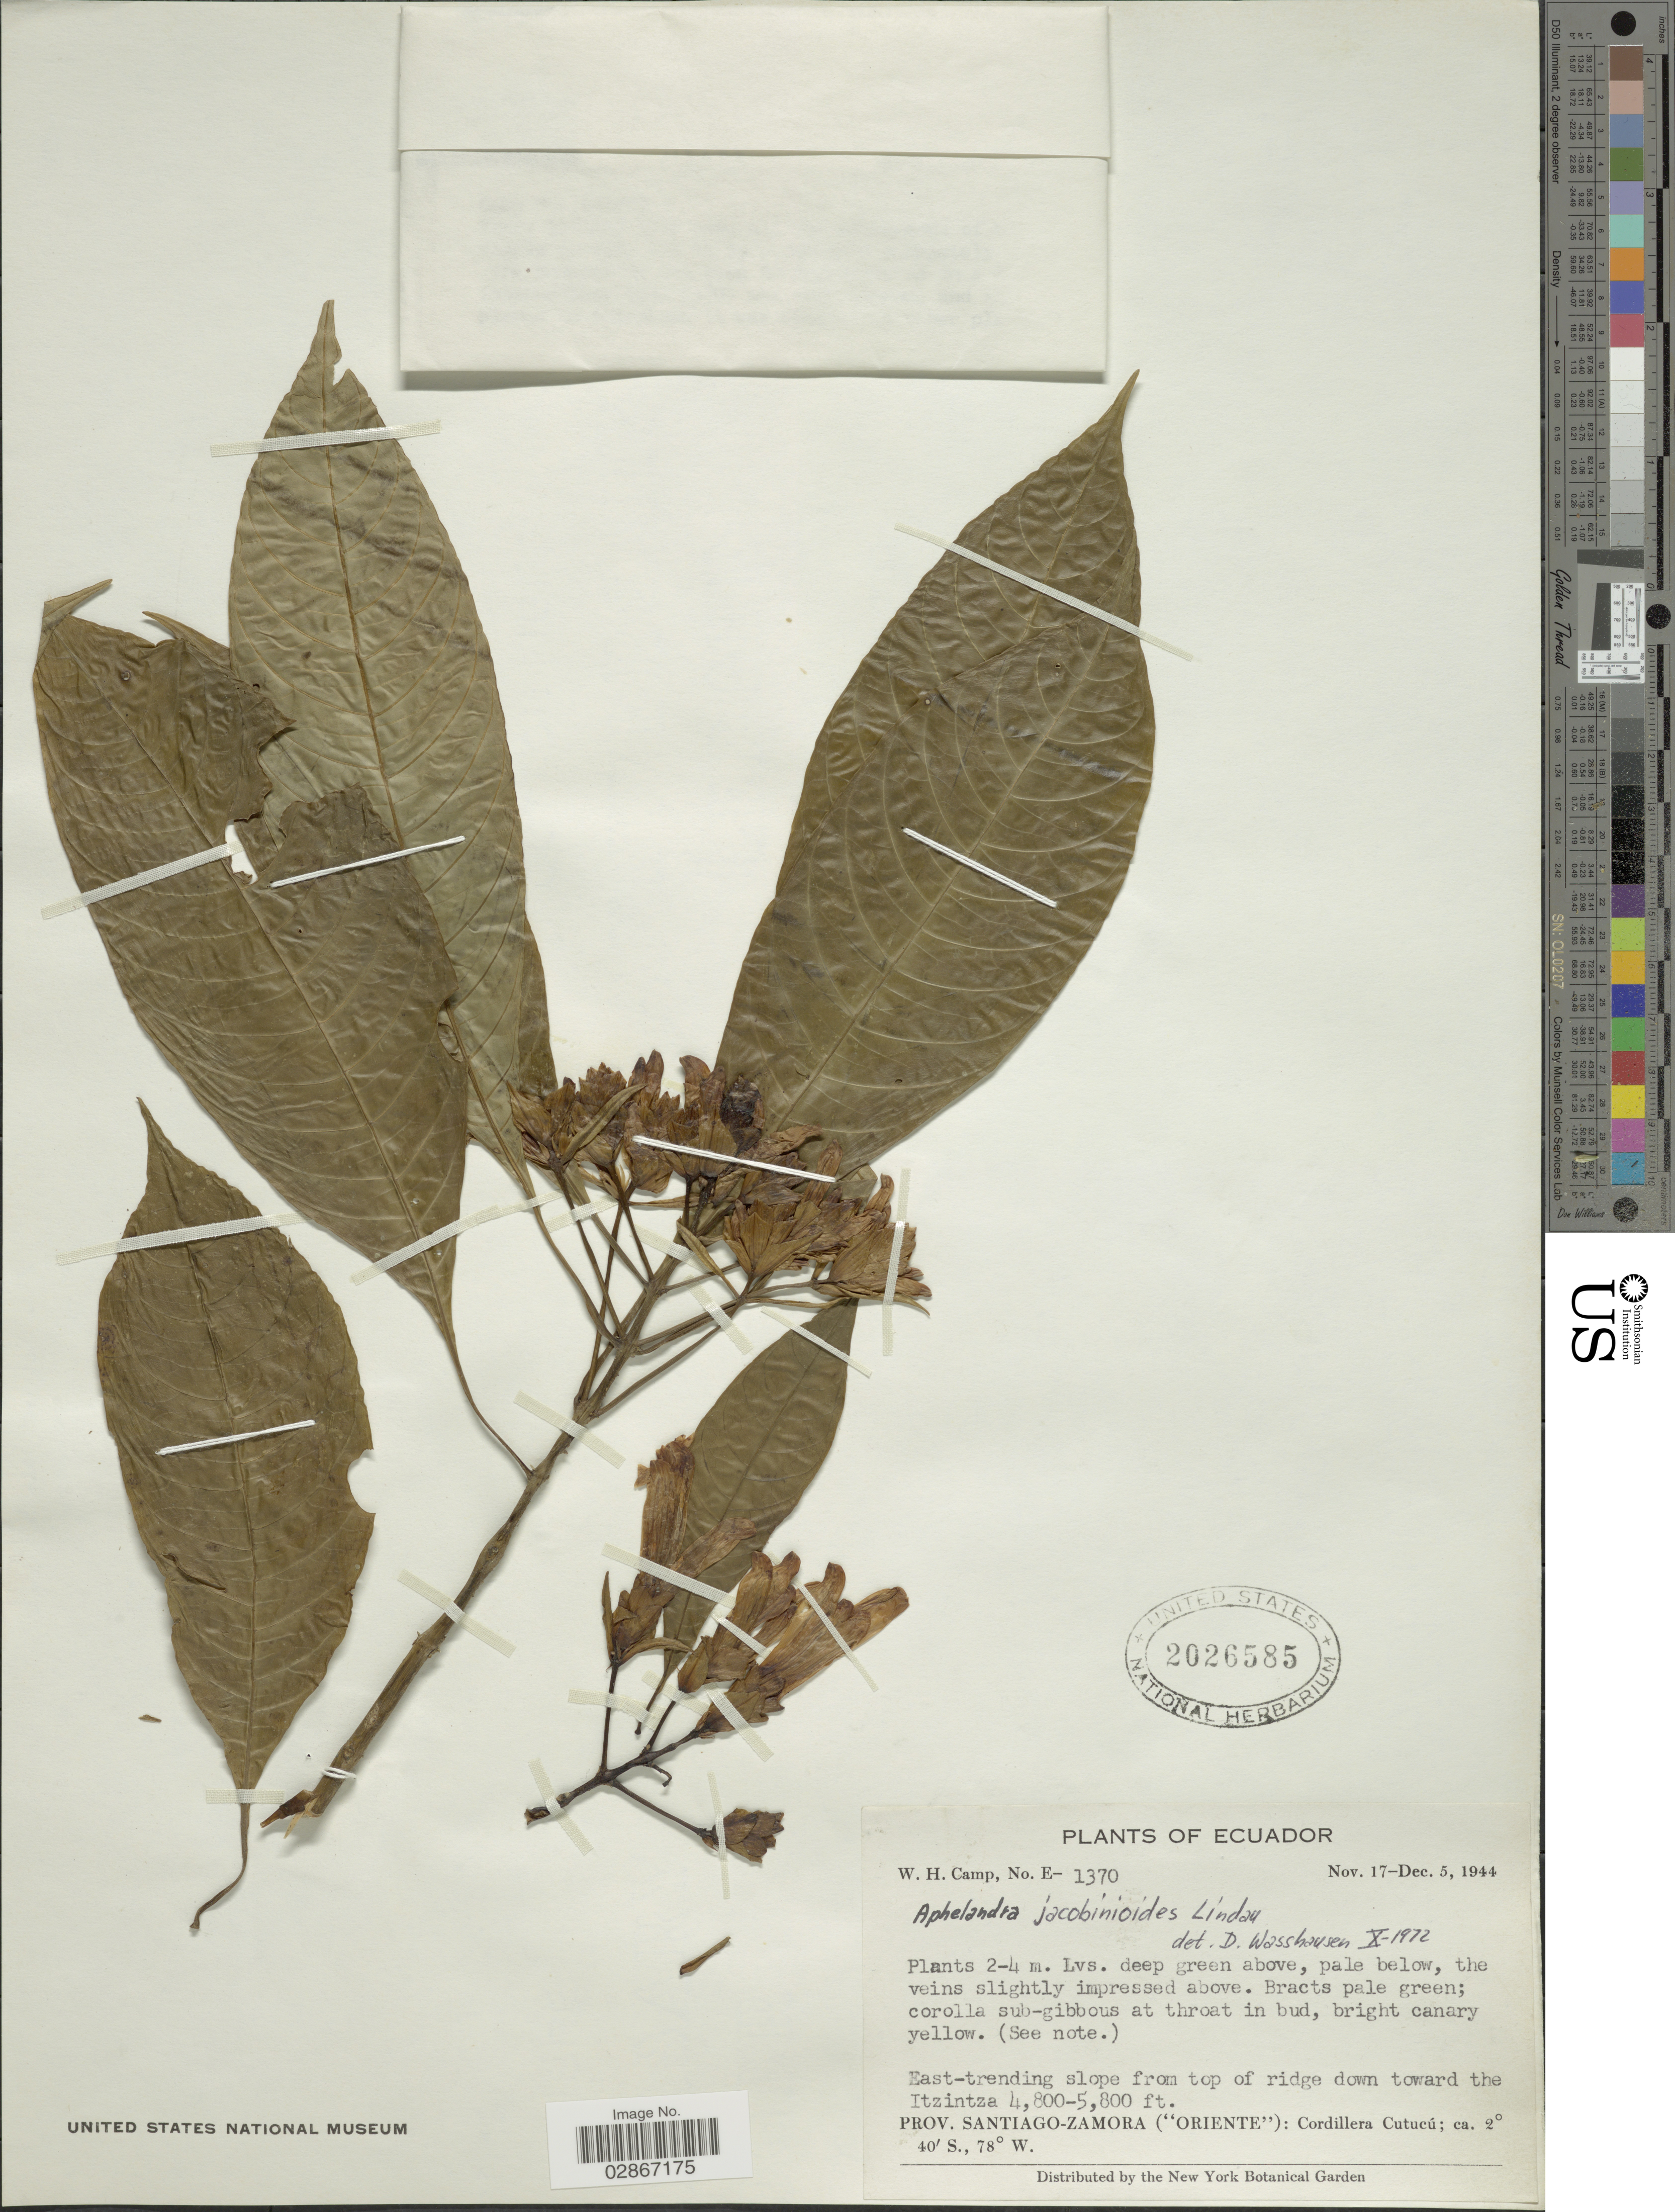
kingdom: Plantae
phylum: Tracheophyta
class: Magnoliopsida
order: Lamiales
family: Acanthaceae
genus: Aphelandra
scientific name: Aphelandra jacobinioides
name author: Lindau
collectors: W. H. Camp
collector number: E-1370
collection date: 1944-11-17/1944-12-05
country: Ecuador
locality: East-trending slope from top of ridge down toward the Itzintza. Prov. Santiago-Zamora ("Oriente"): Cordillera Cutucú.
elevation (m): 1463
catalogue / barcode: US 2026585